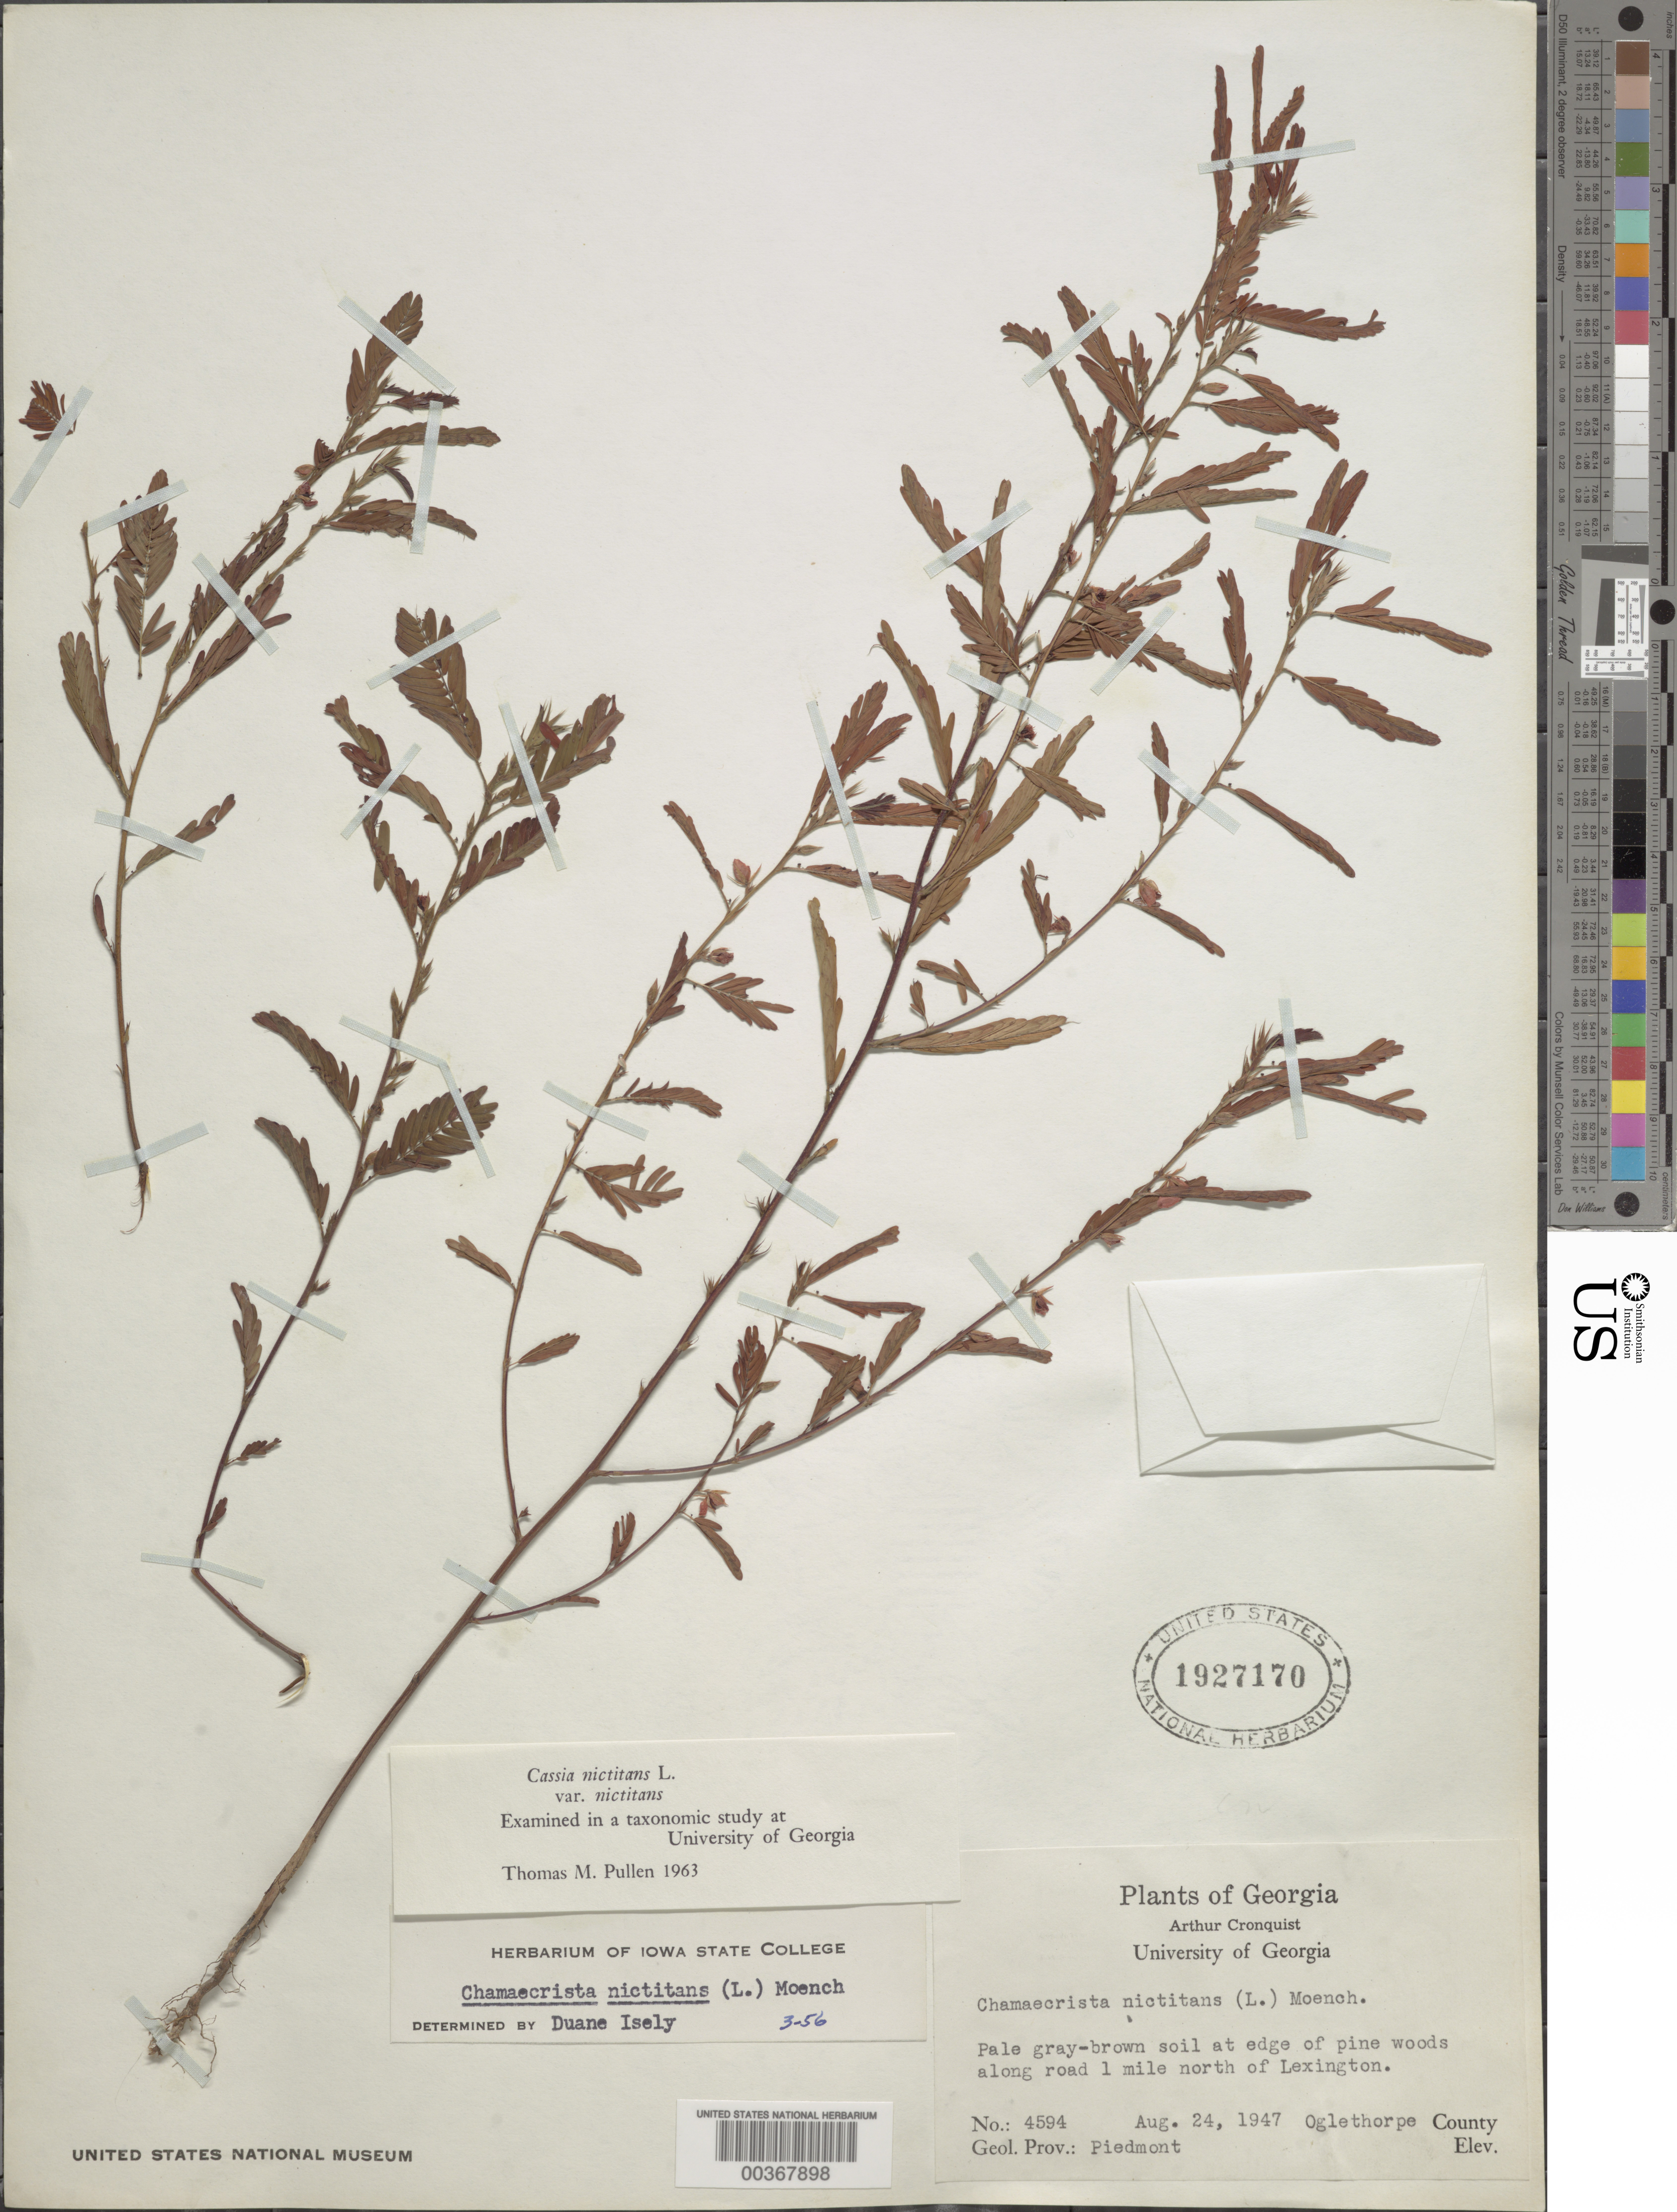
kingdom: Plantae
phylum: Tracheophyta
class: Magnoliopsida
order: Fabales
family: Fabaceae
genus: Chamaecrista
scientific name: Chamaecrista nictitans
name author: (L.) Moench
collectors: A. J. Cronquist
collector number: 4594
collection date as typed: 24 Aug 1947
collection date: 1947-08-24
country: United States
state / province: Georgia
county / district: Oglethorpe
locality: Along road 1 mi n of lexington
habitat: Edge of pine woods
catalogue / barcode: US 1927170